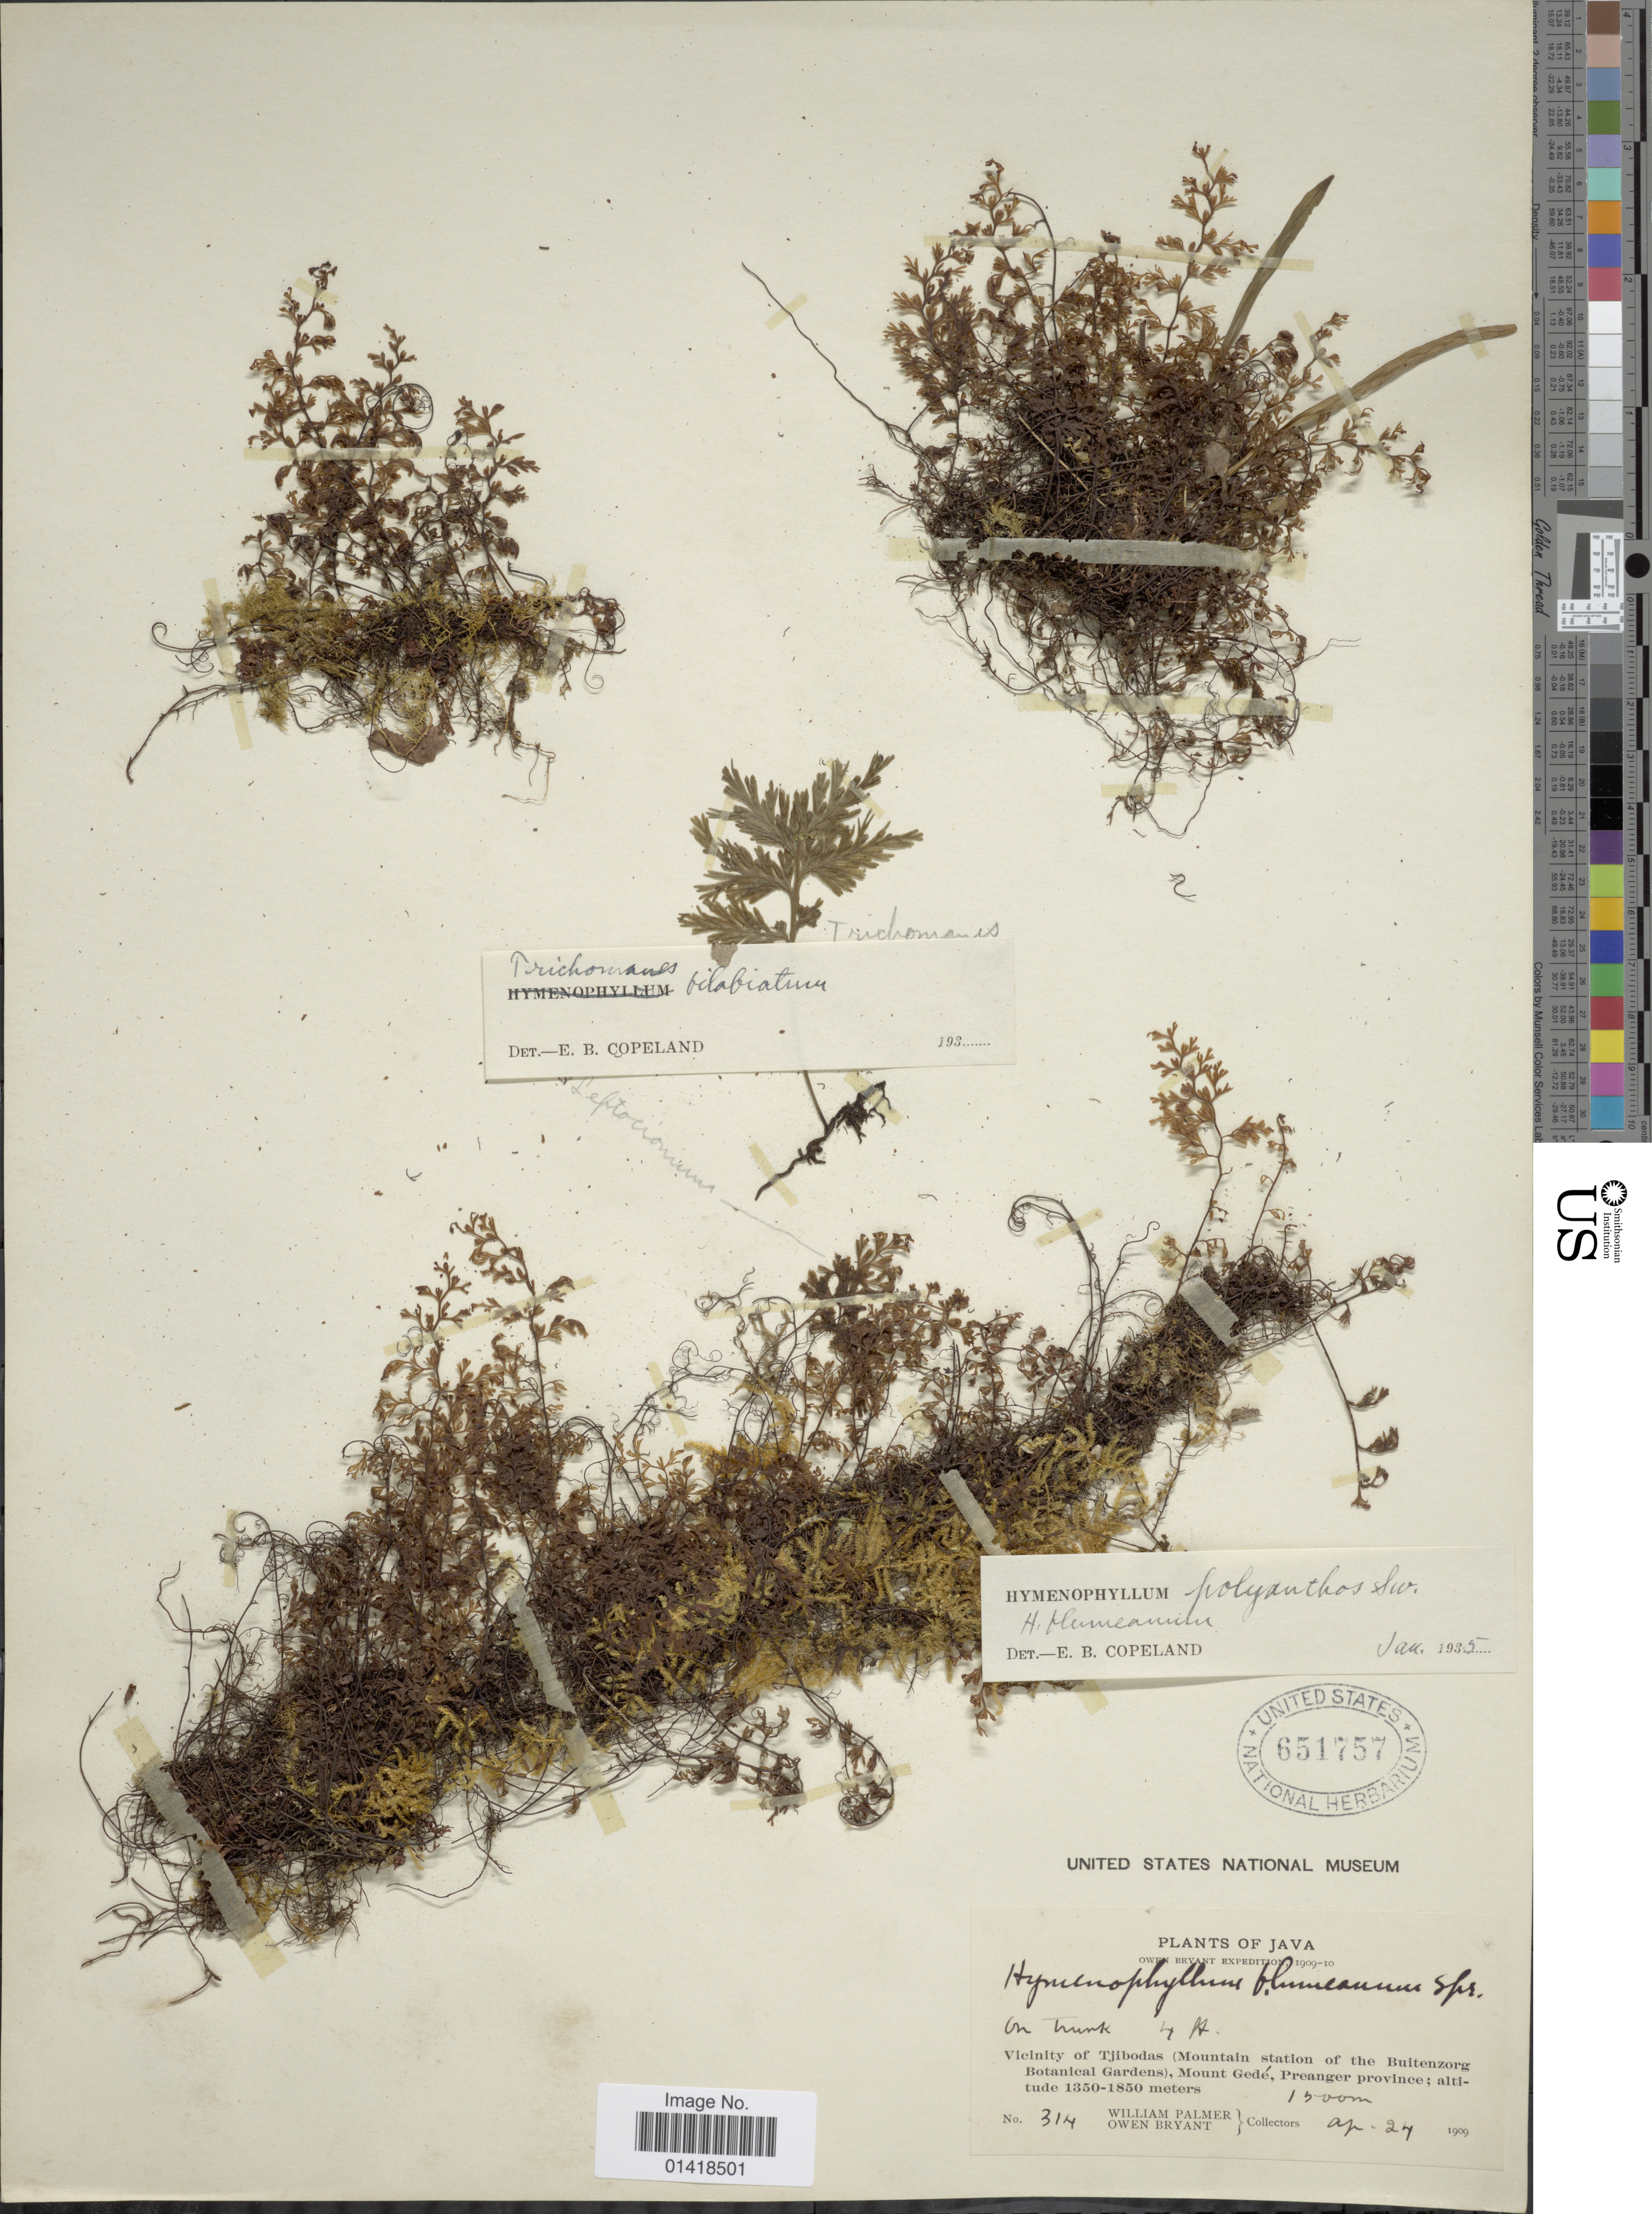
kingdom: Plantae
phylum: Tracheophyta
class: Polypodiopsida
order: Hymenophyllales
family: Hymenophyllaceae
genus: Hymenophyllum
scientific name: Hymenophyllum polyanthos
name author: (Sw.) Sw.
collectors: W. Palmer & O. Bryant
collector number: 314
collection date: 1909-04-24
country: Indonesia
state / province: Java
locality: Vicinity of Tjibodas (Mountain station of the Buitenzorg Botanical Gardens), Mount Gede, Preanger province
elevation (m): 1500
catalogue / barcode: US 651757